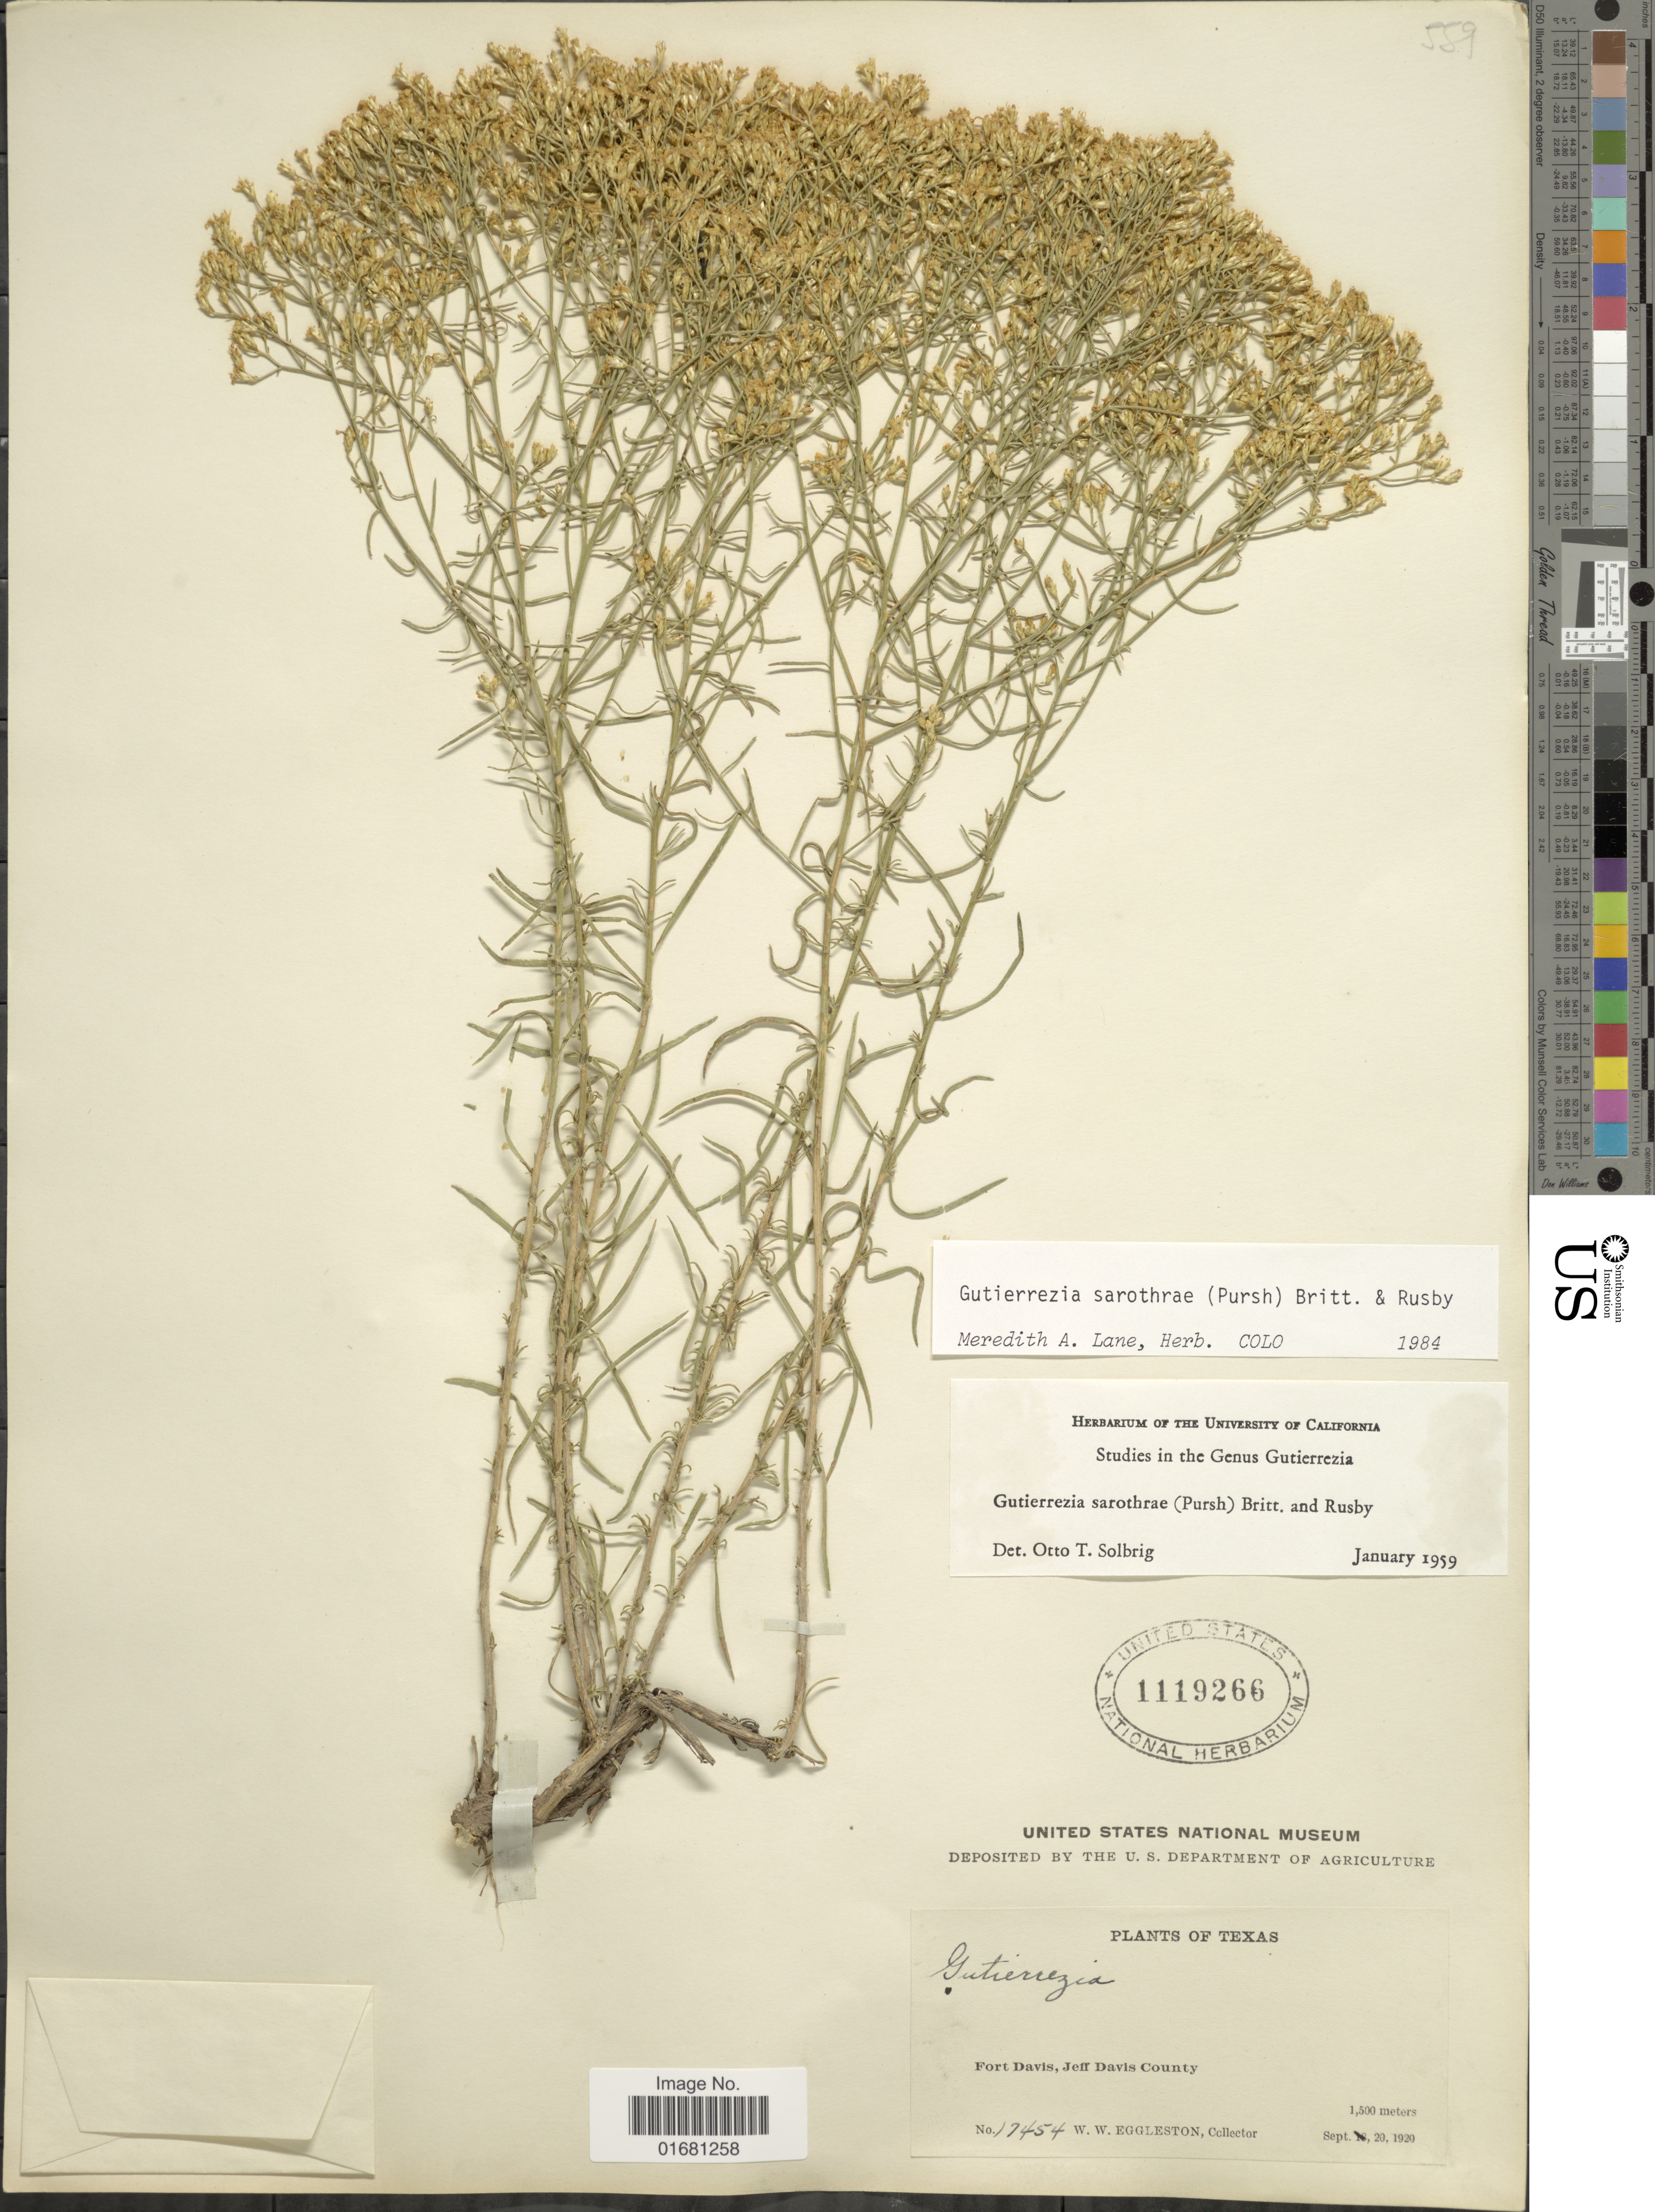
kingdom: Plantae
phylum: Tracheophyta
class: Magnoliopsida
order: Asterales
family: Asteraceae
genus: Gutierrezia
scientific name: Gutierrezia sarothrae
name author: (Pursh) Britton & Rusby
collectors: W. W. Eggleston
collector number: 174545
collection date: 1920-09-29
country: United States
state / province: Texas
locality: Texas. Fort Davis, Jeff Davis County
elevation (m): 1500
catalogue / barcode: US 1119266